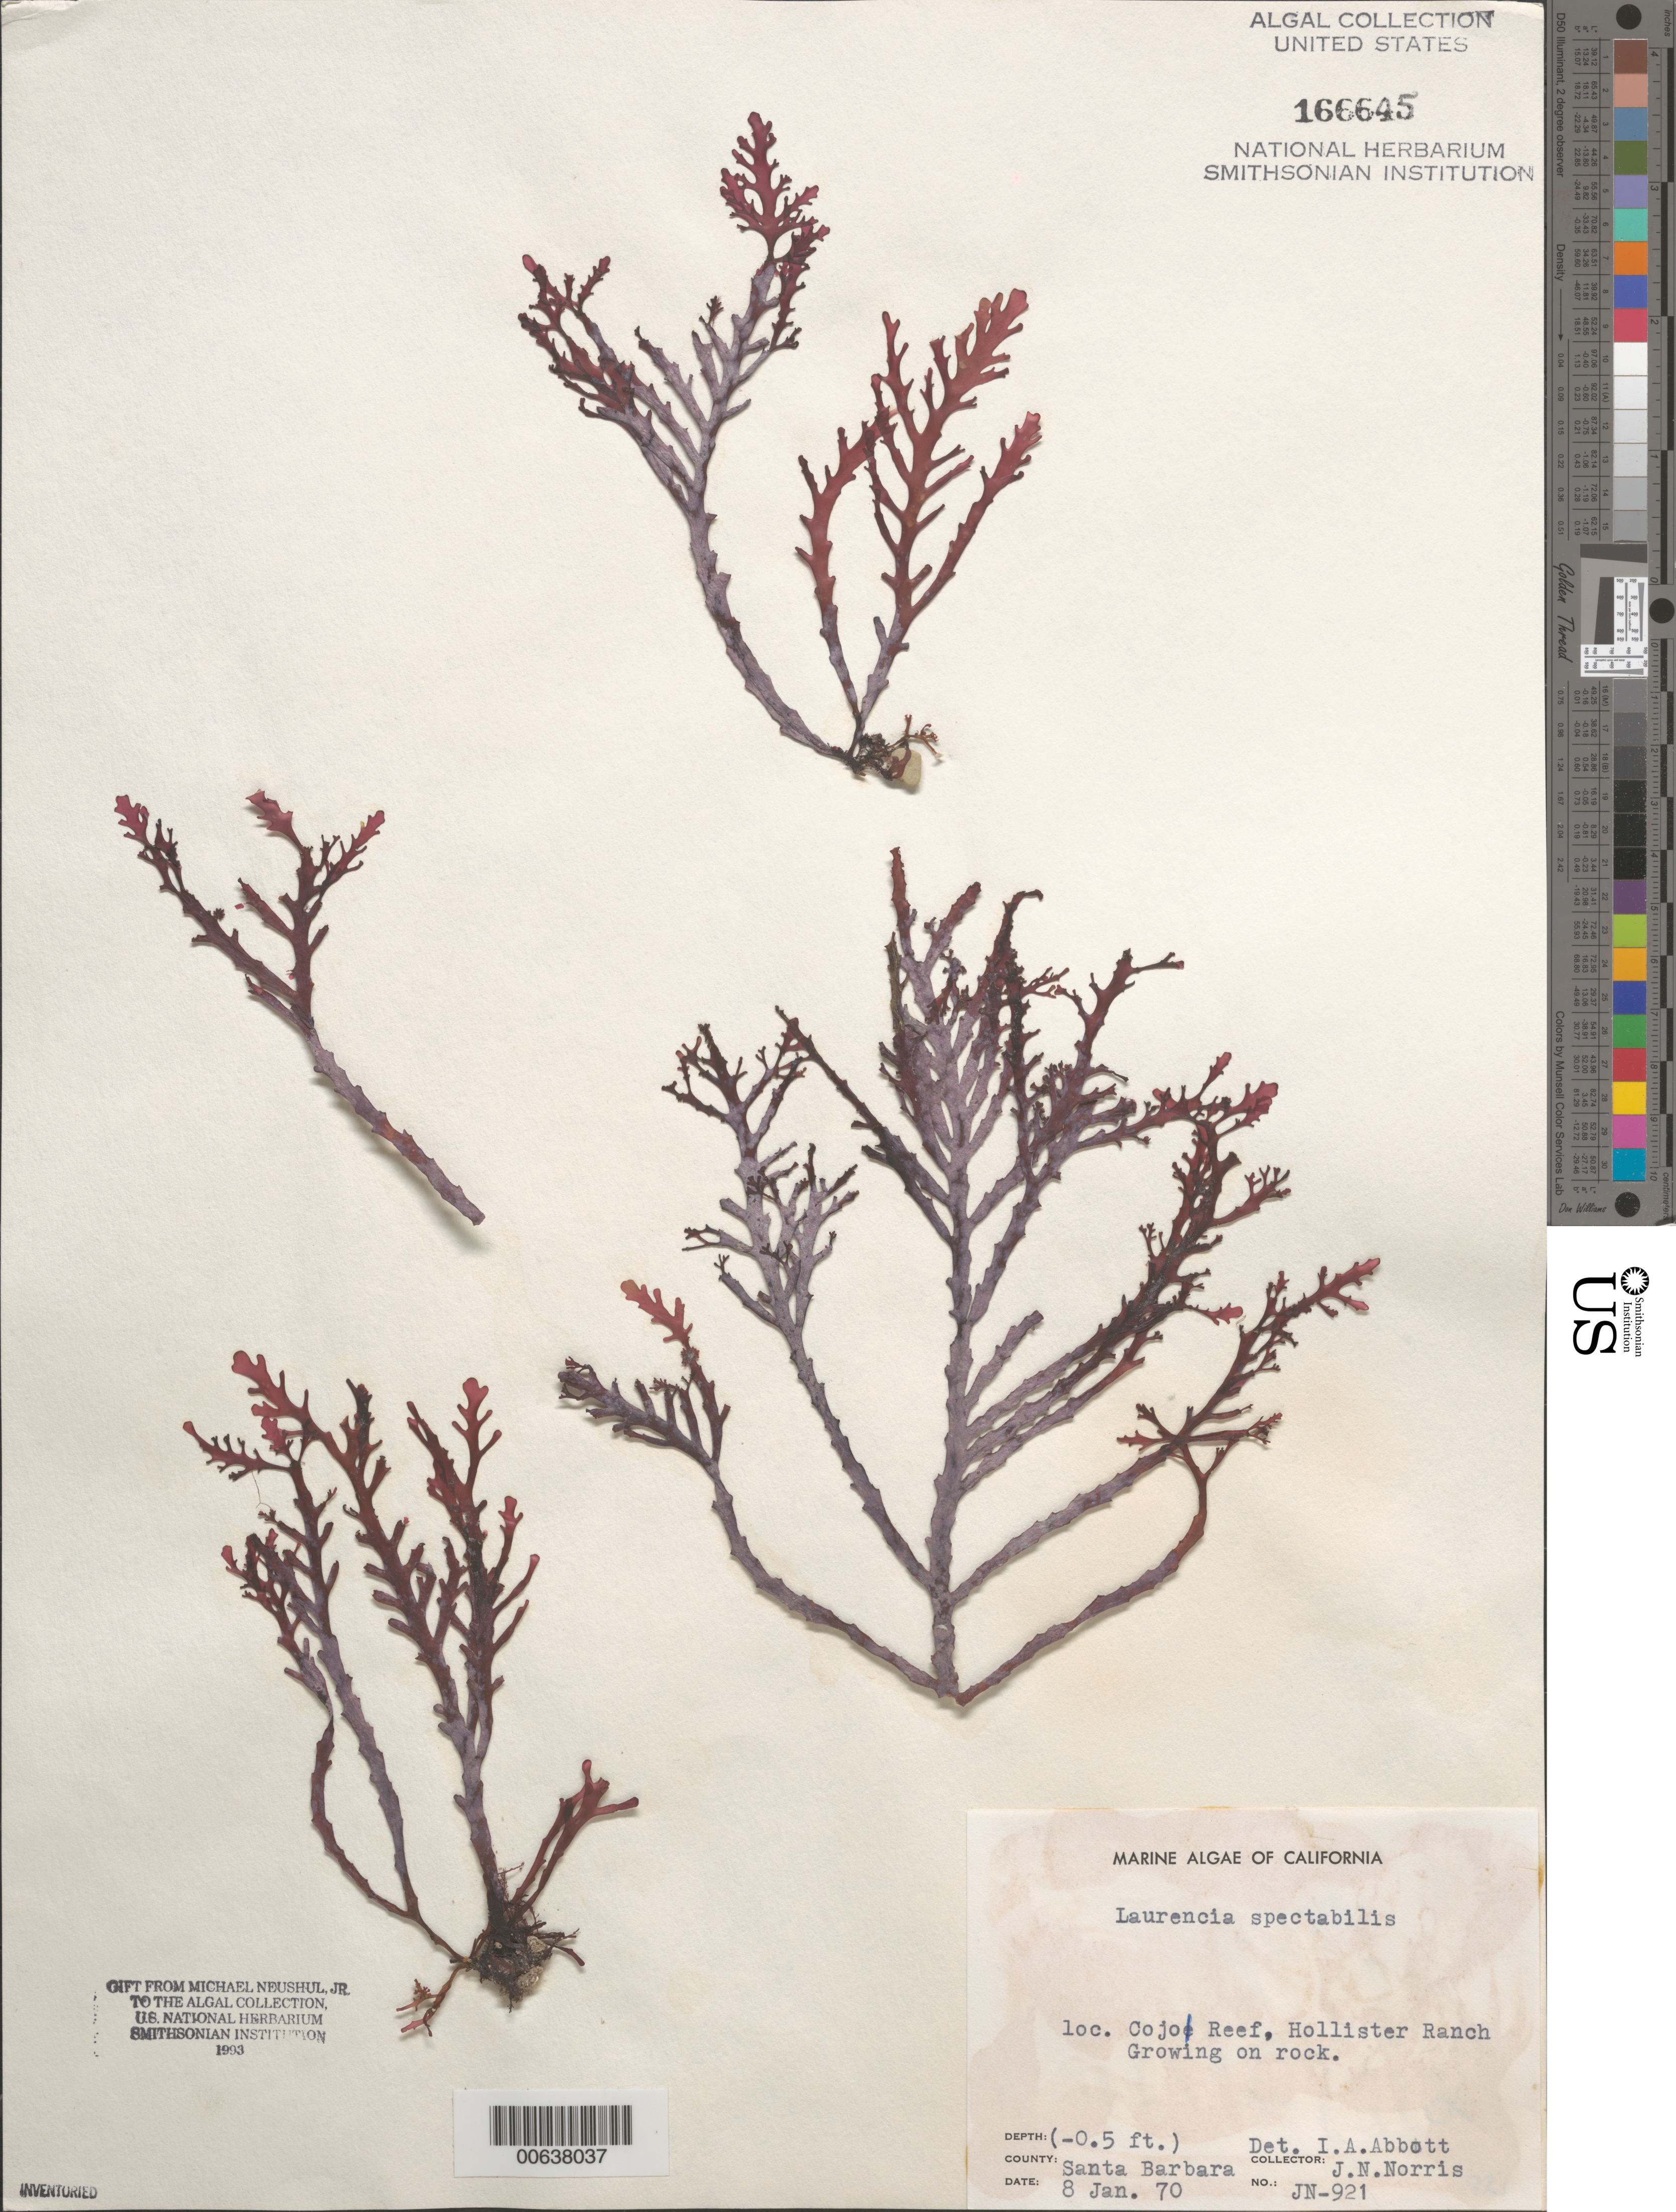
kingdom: Plantae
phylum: Rhodophyta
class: Florideophyceae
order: Ceramiales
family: Rhodomelaceae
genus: Osmundea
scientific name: Osmundea spectabilis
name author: (Postels & Rupr.) K.W. Nam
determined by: Algae name updating Project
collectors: J. N. Norris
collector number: JN-921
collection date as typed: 08 Jan 1970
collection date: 1970-01-08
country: United States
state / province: California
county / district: Santa Barbara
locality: Cojo Reef, Hollister Ranch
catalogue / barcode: US 166645